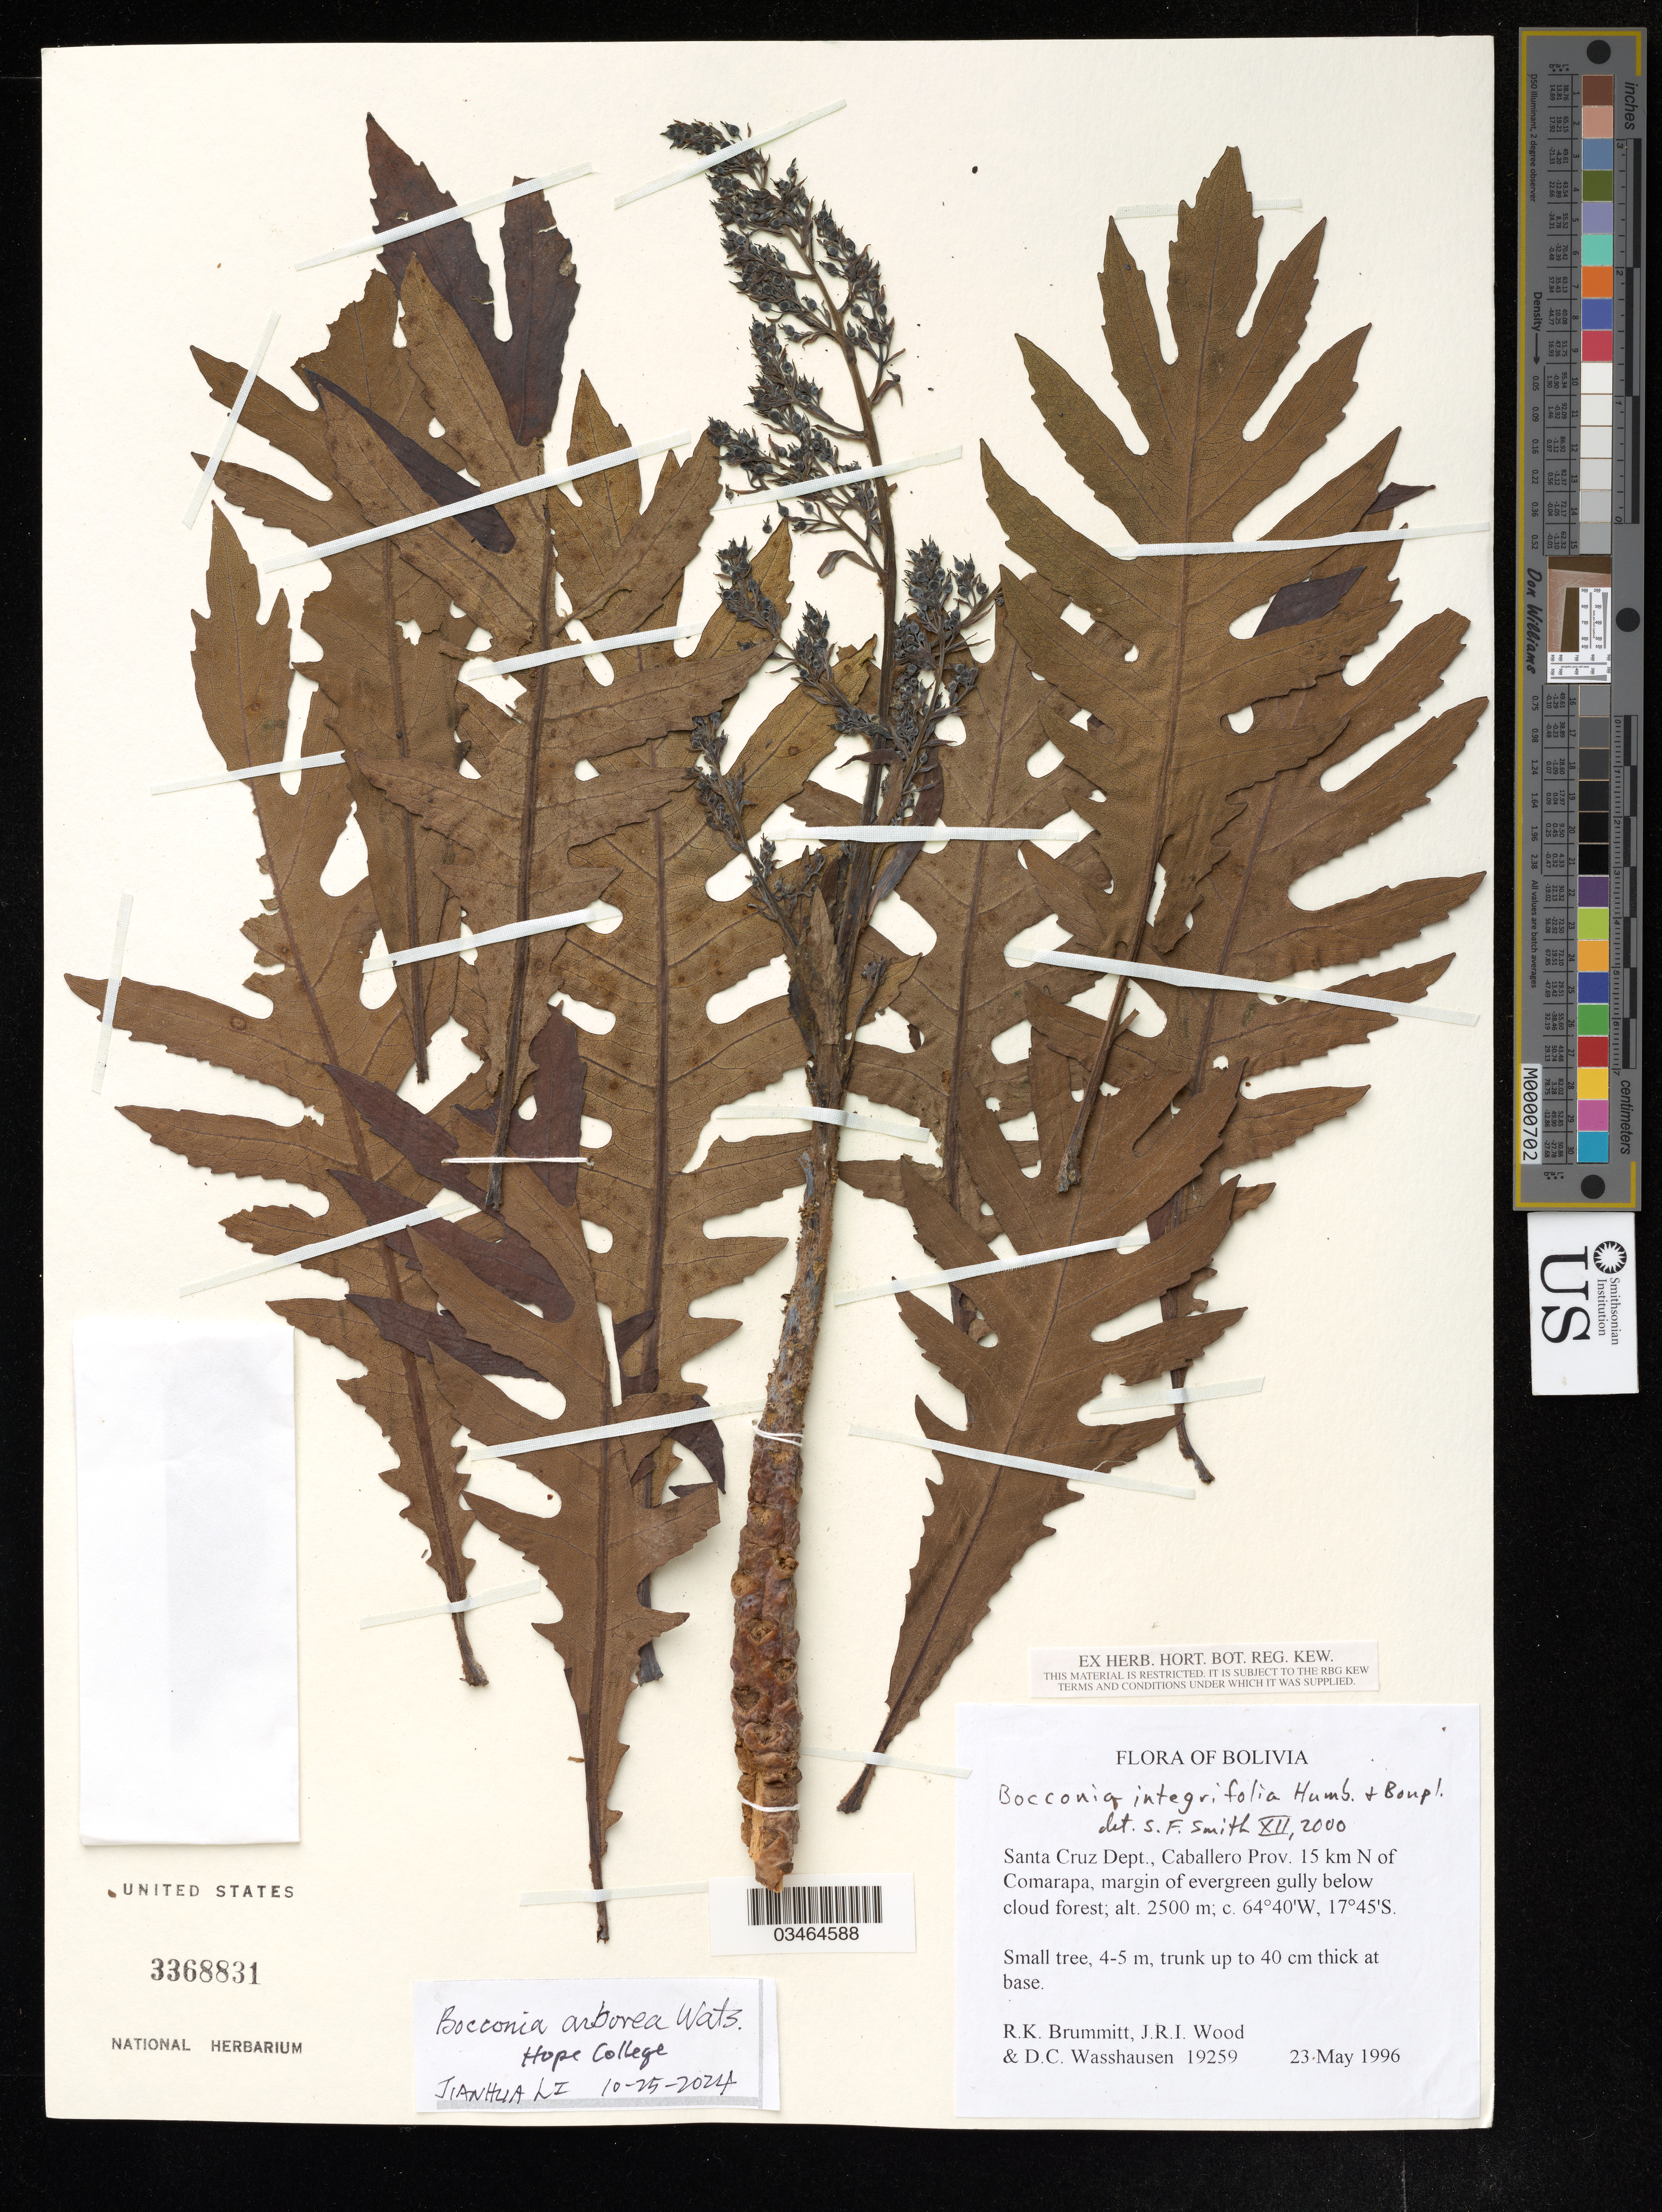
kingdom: Plantae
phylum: Tracheophyta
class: Magnoliopsida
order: Ranunculales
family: Papaveraceae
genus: Bocconia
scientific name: Bocconia arborea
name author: S. Watson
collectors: R. Brummit, J. Wood & D. C. Wasshausen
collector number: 19259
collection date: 1996-05-23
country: Bolivia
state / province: Santa Cruz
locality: Caballero Prov. 15 km N of Comarapa, margin of evergreen gully below cloud forest.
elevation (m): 2500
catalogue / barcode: US 3368831